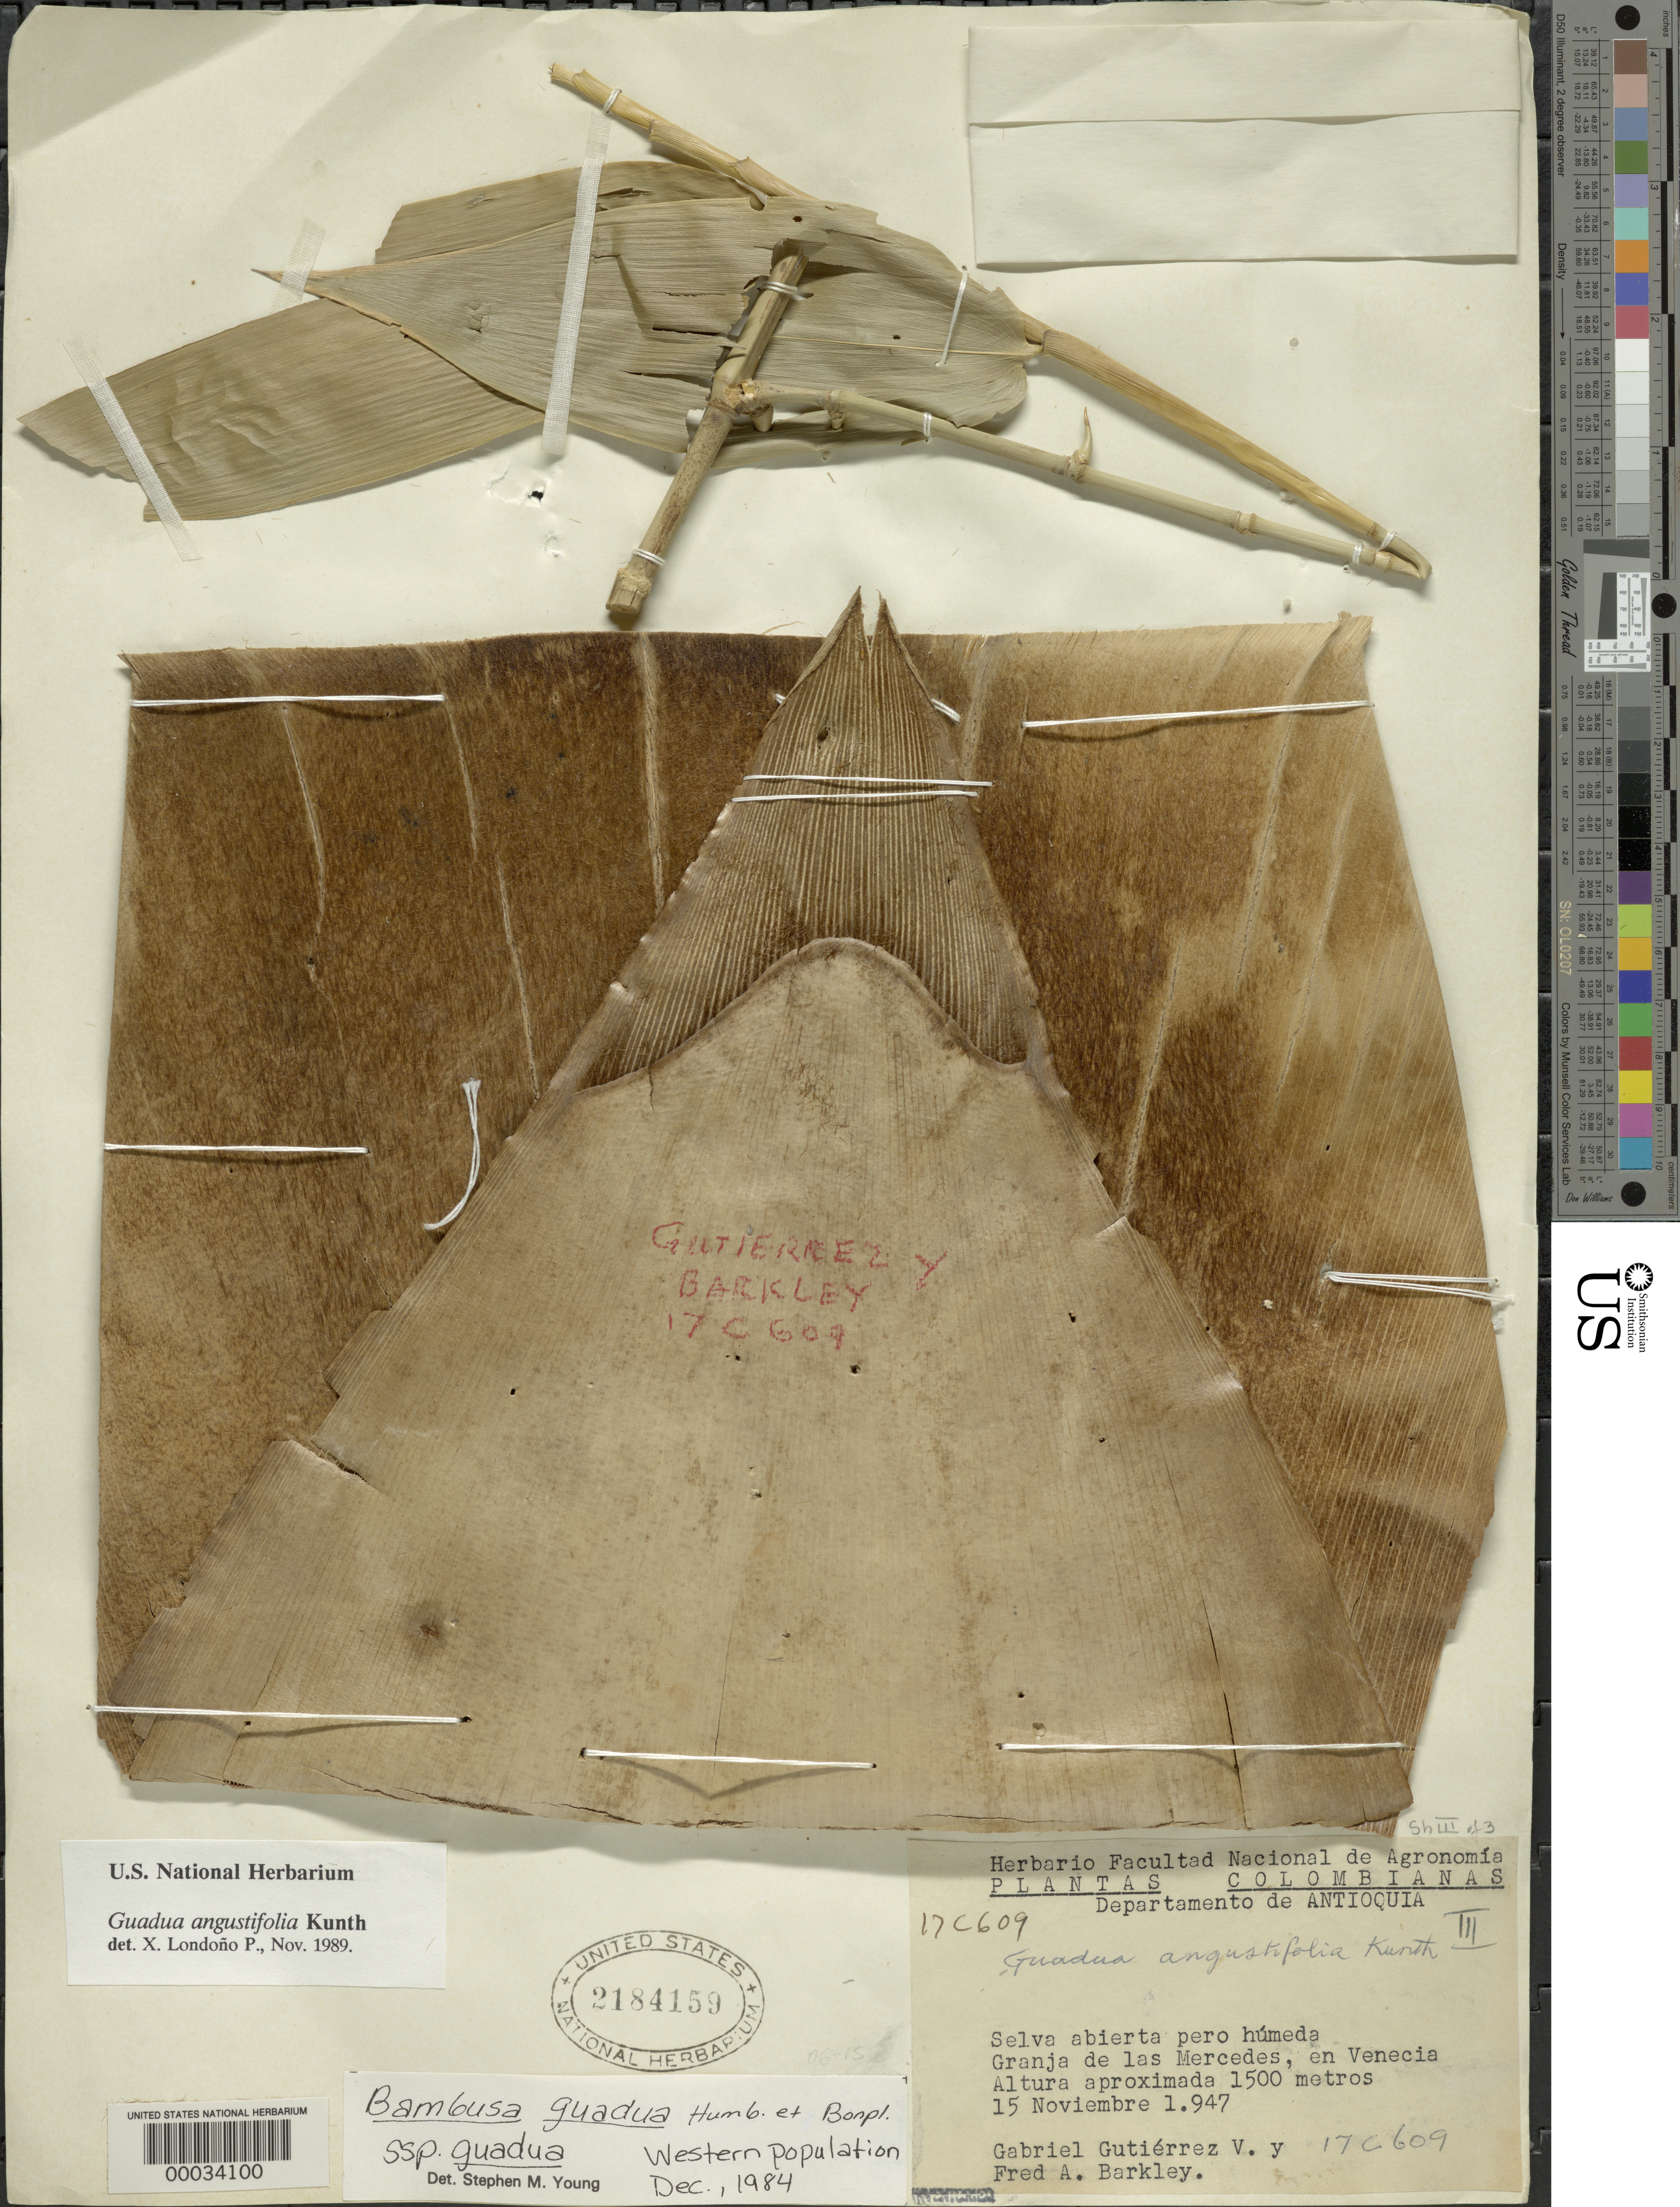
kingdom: Plantae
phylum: Tracheophyta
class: Liliopsida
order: Poales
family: Poaceae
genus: Guadua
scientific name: Guadua angustifolia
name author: Kunth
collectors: G. Gutierrez & F. A. Barkley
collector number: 17c609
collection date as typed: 15 Nov 1947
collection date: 1947-11-15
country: Colombia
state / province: Antioquia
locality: Granja de las Mercedes, en Venecia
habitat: Open forest but humid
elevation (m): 1500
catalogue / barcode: US 2184159